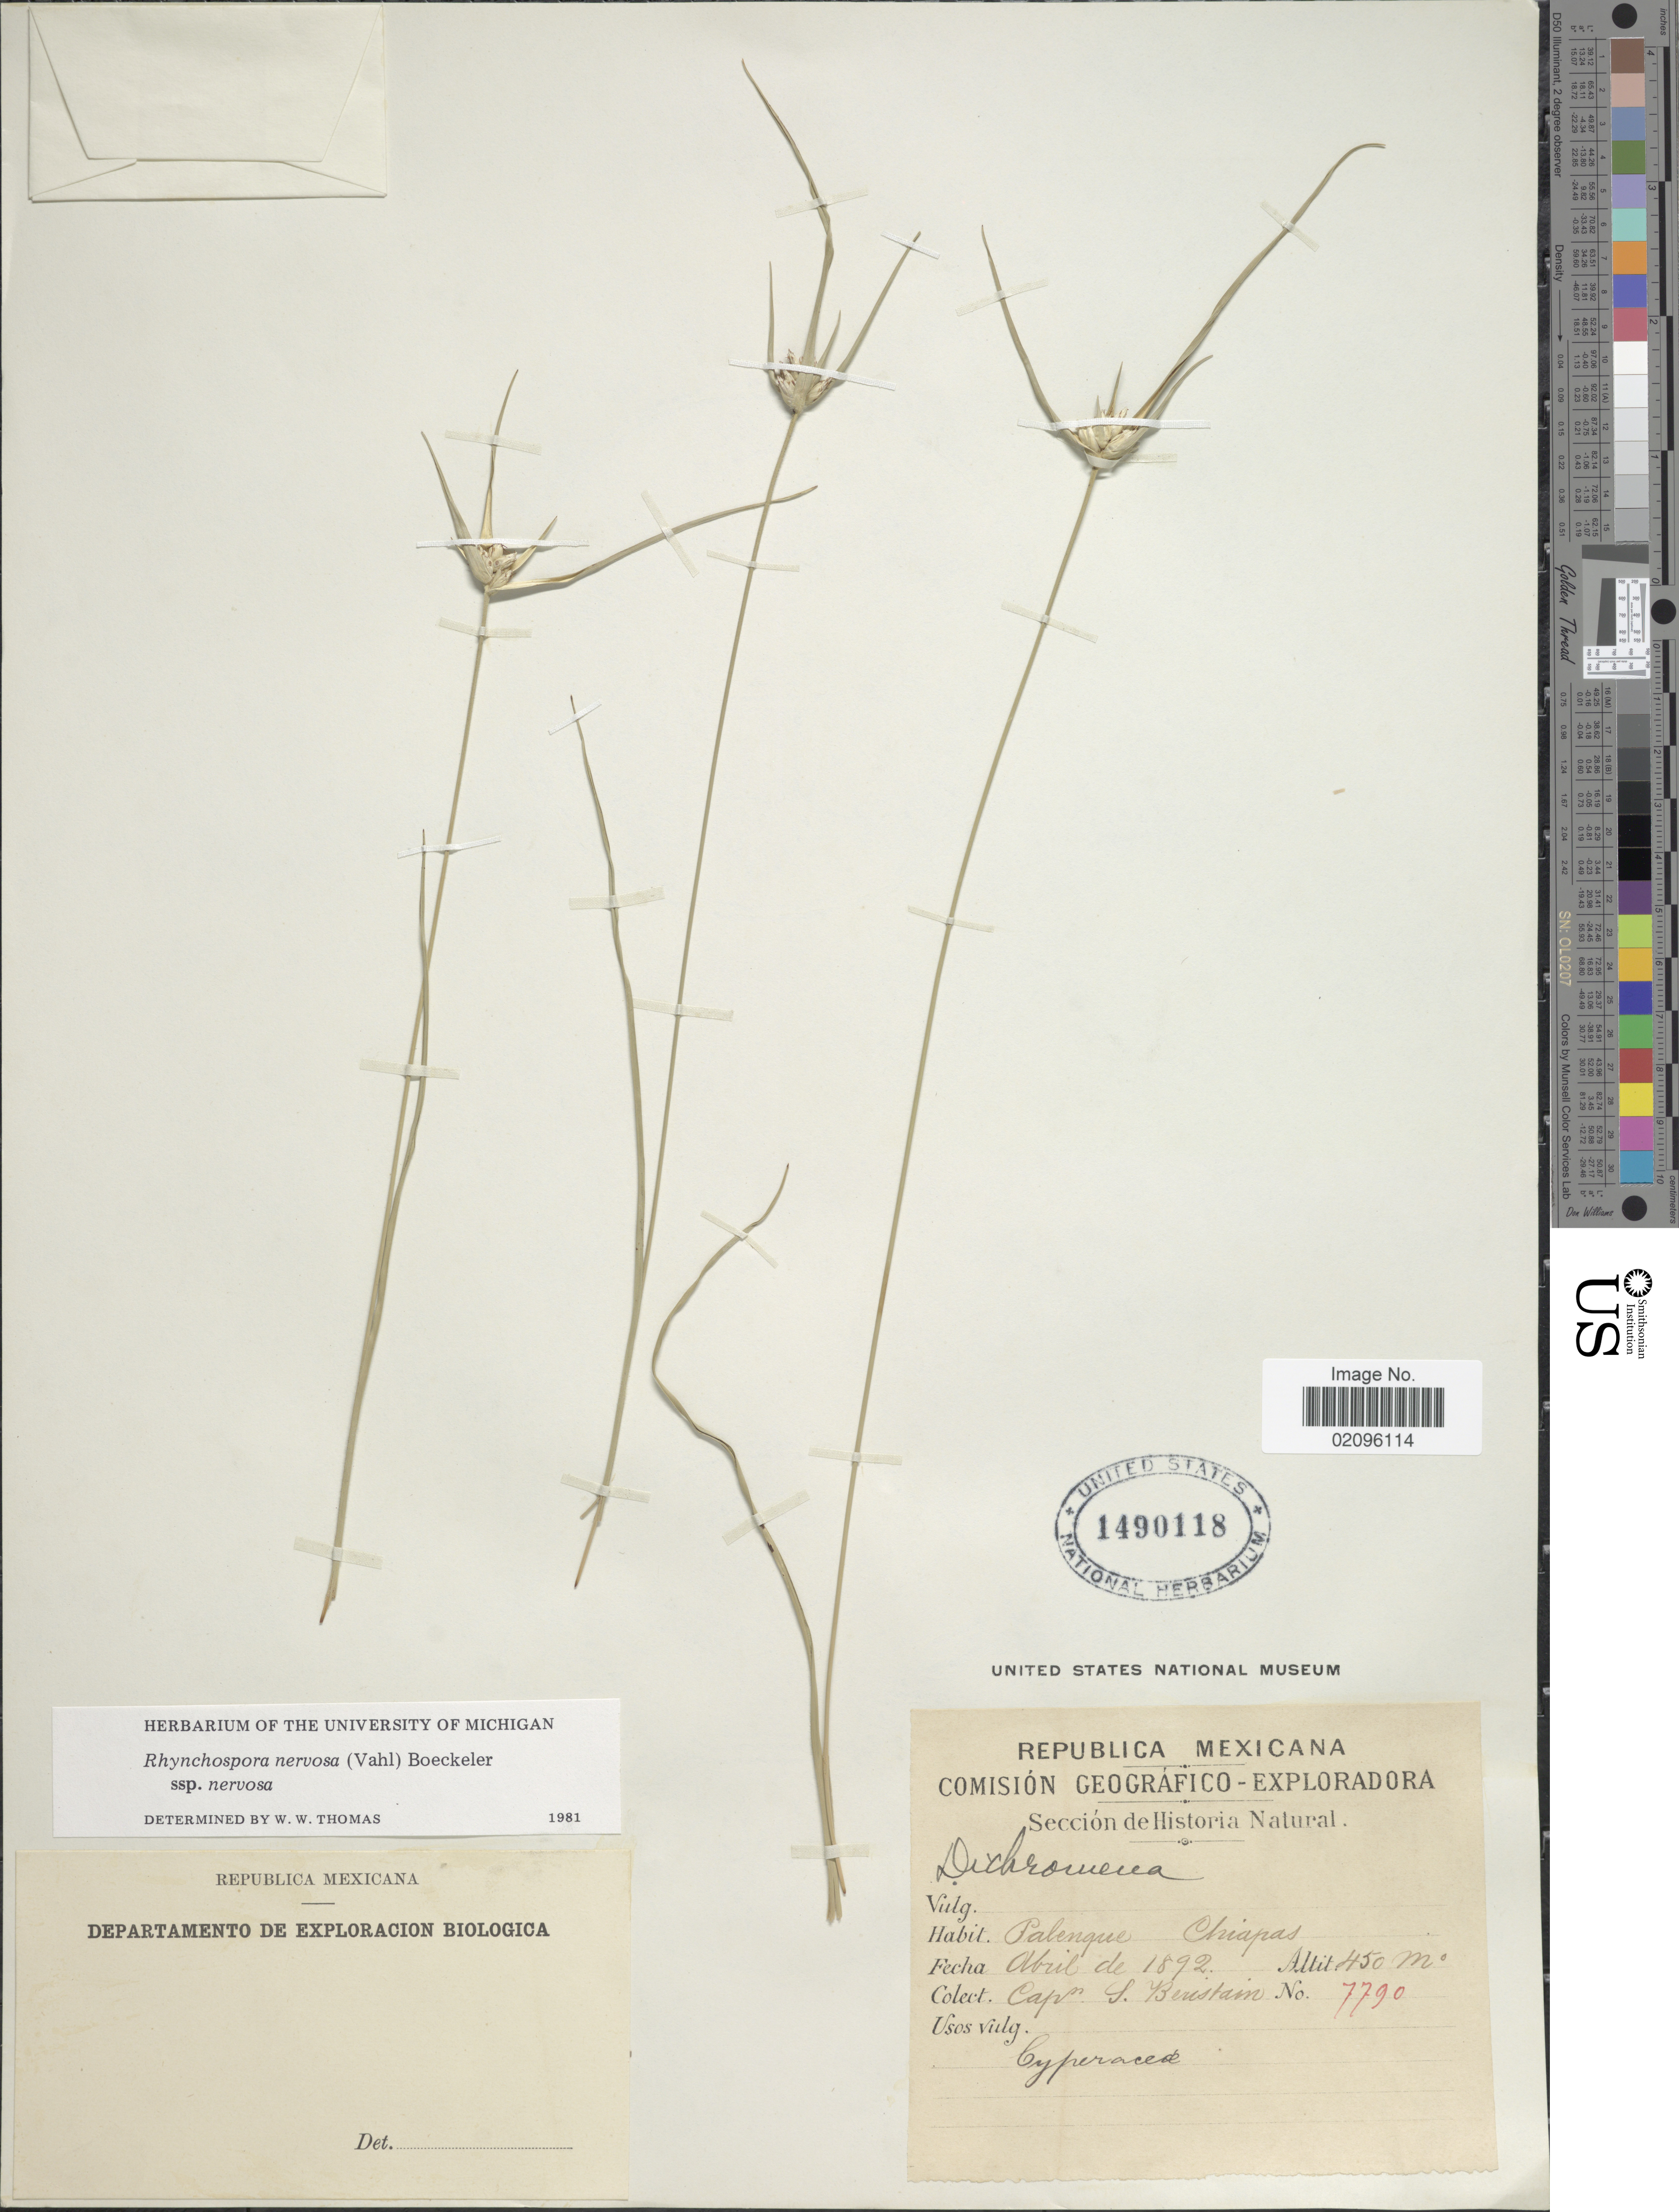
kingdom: Plantae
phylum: Tracheophyta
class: Liliopsida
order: Poales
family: Cyperaceae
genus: Rhynchospora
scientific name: Rhynchospora nervosa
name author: (Vahl) Boeckeler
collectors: Beristain, S.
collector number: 7790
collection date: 1892-04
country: Mexico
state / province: Chiapas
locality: Palenque Chiapas.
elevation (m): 450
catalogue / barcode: US 1490118